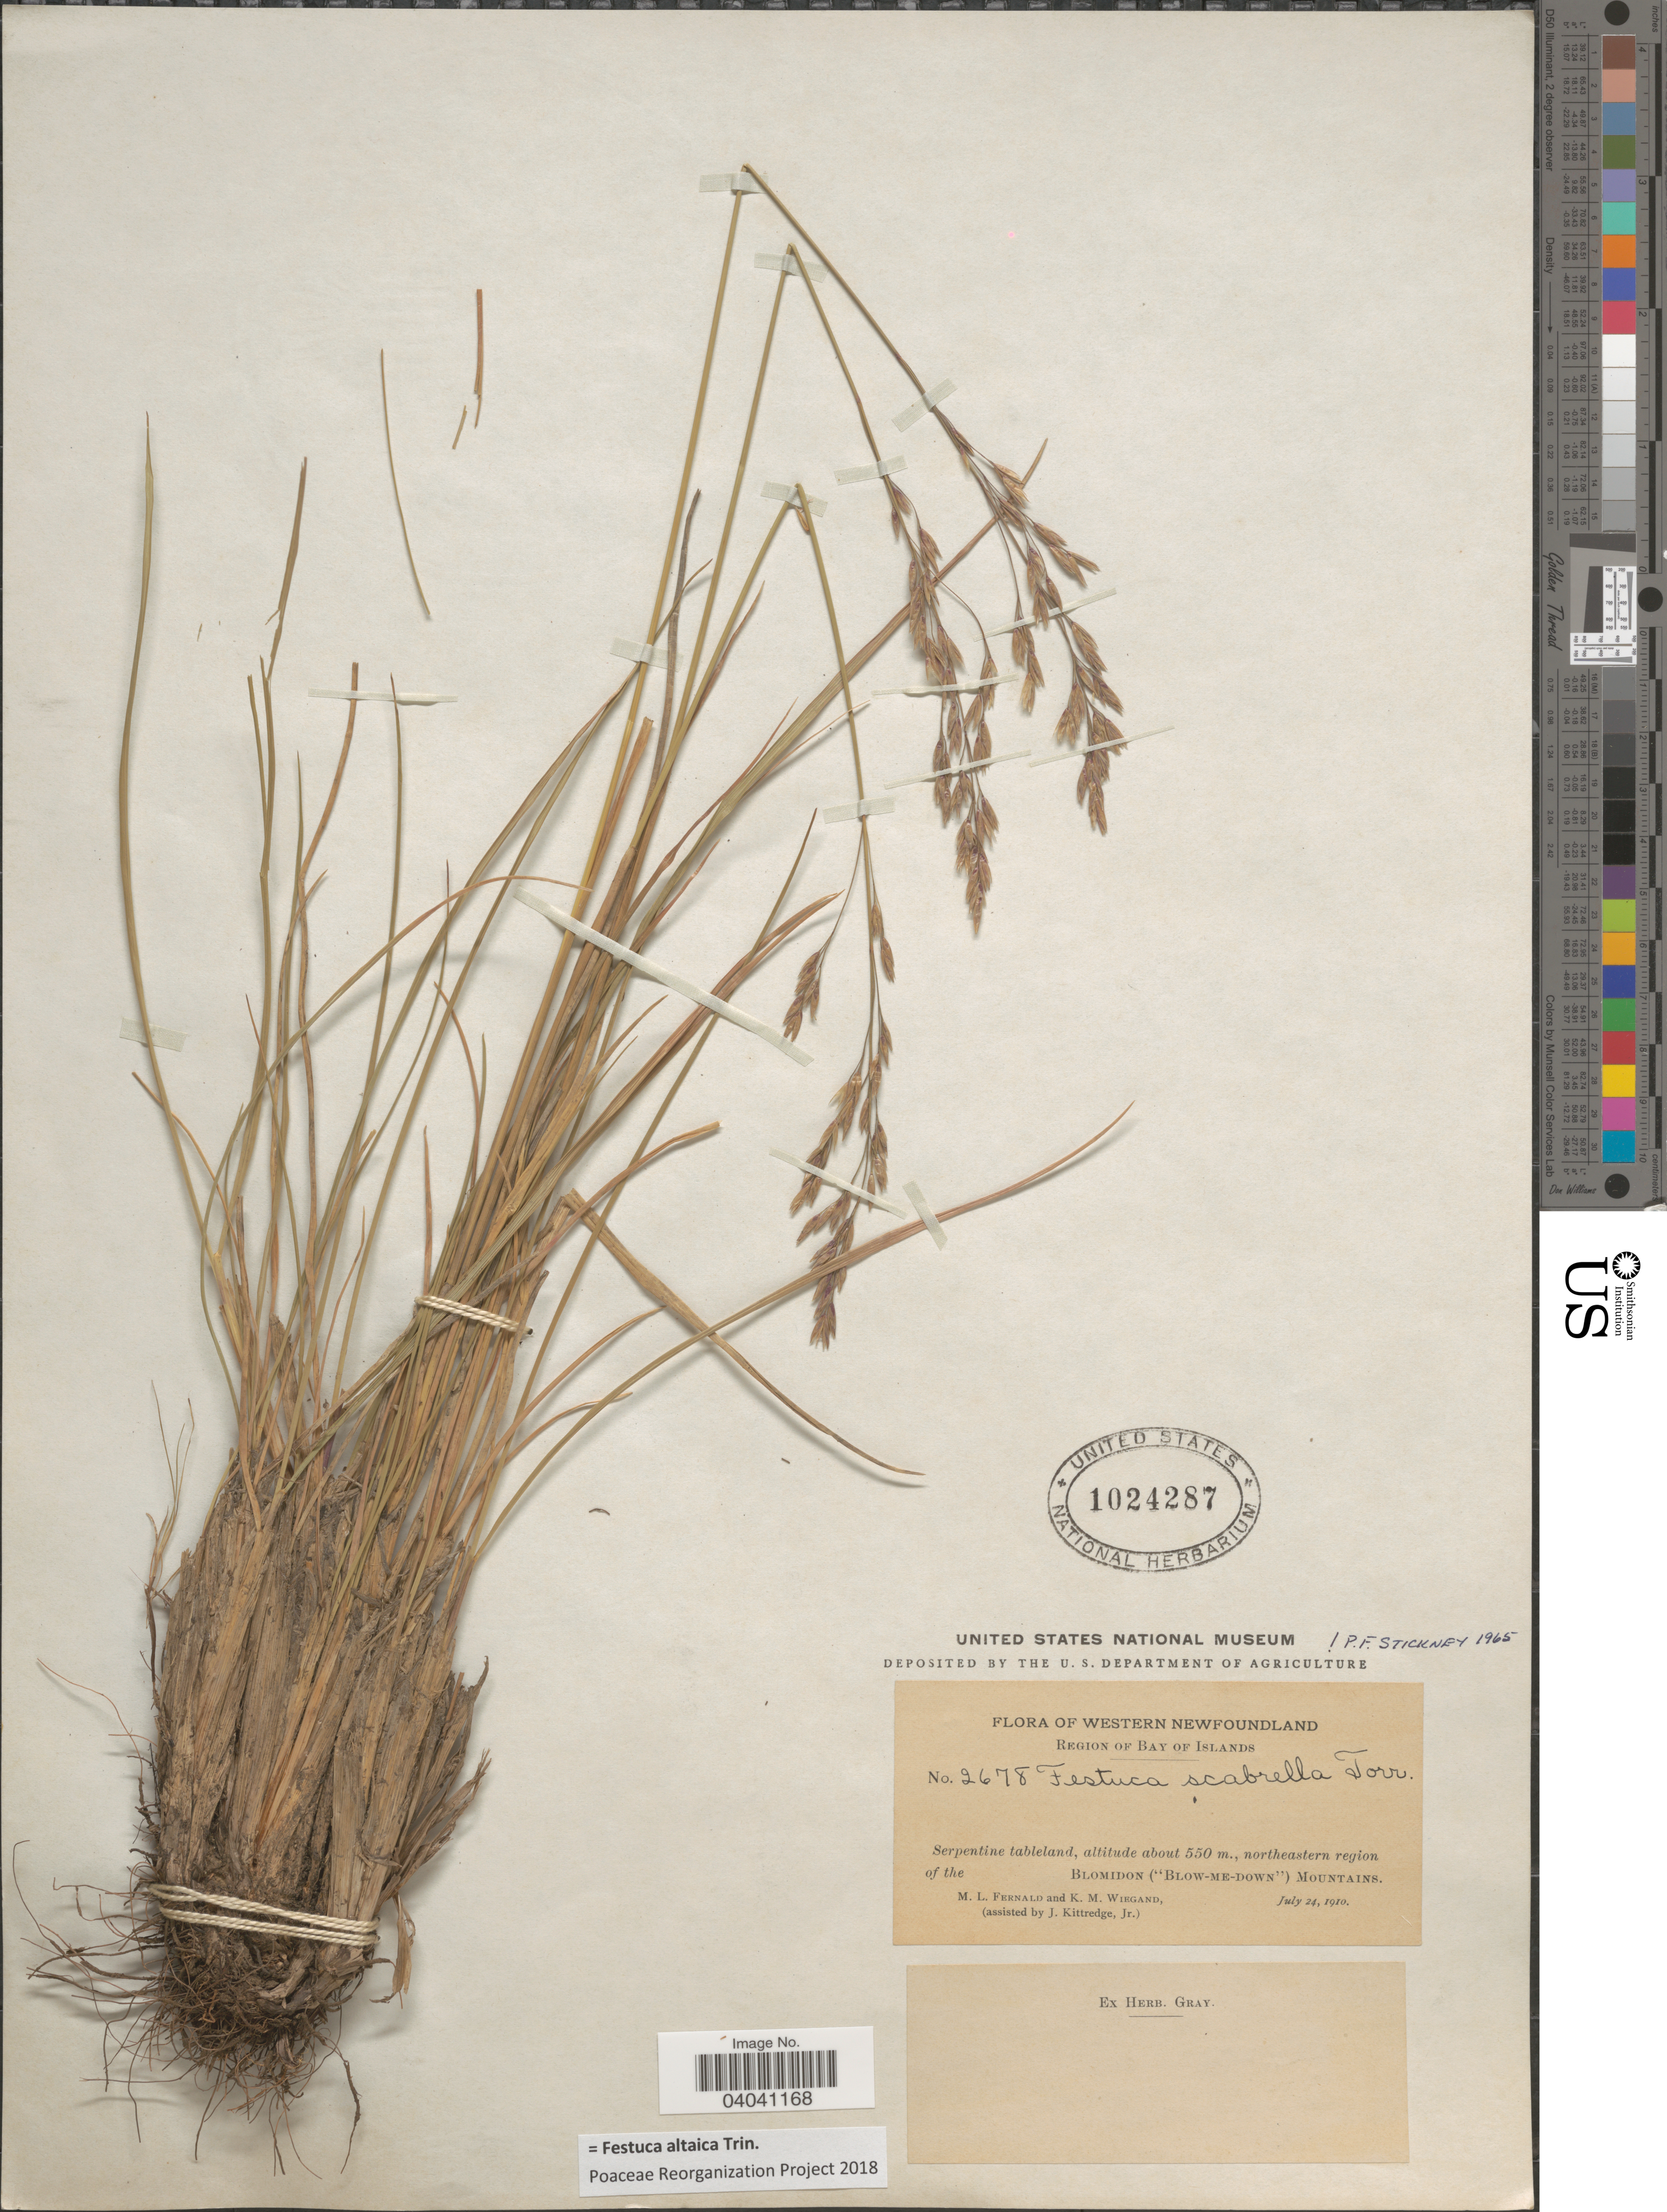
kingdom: Plantae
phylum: Tracheophyta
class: Liliopsida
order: Poales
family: Poaceae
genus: Festuca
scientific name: Festuca altaica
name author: Trin.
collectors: M. L. Fernald & K. M. Wiegand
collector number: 2678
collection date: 1910-07-24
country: Canada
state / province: Newfoundland and Labrador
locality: Western Newfoundland. Region of Bay of Islands. Serpentine tableland, northeastern region of the Blomidon ("Blow-me-down") Mountains.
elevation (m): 550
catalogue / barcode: US 1024287